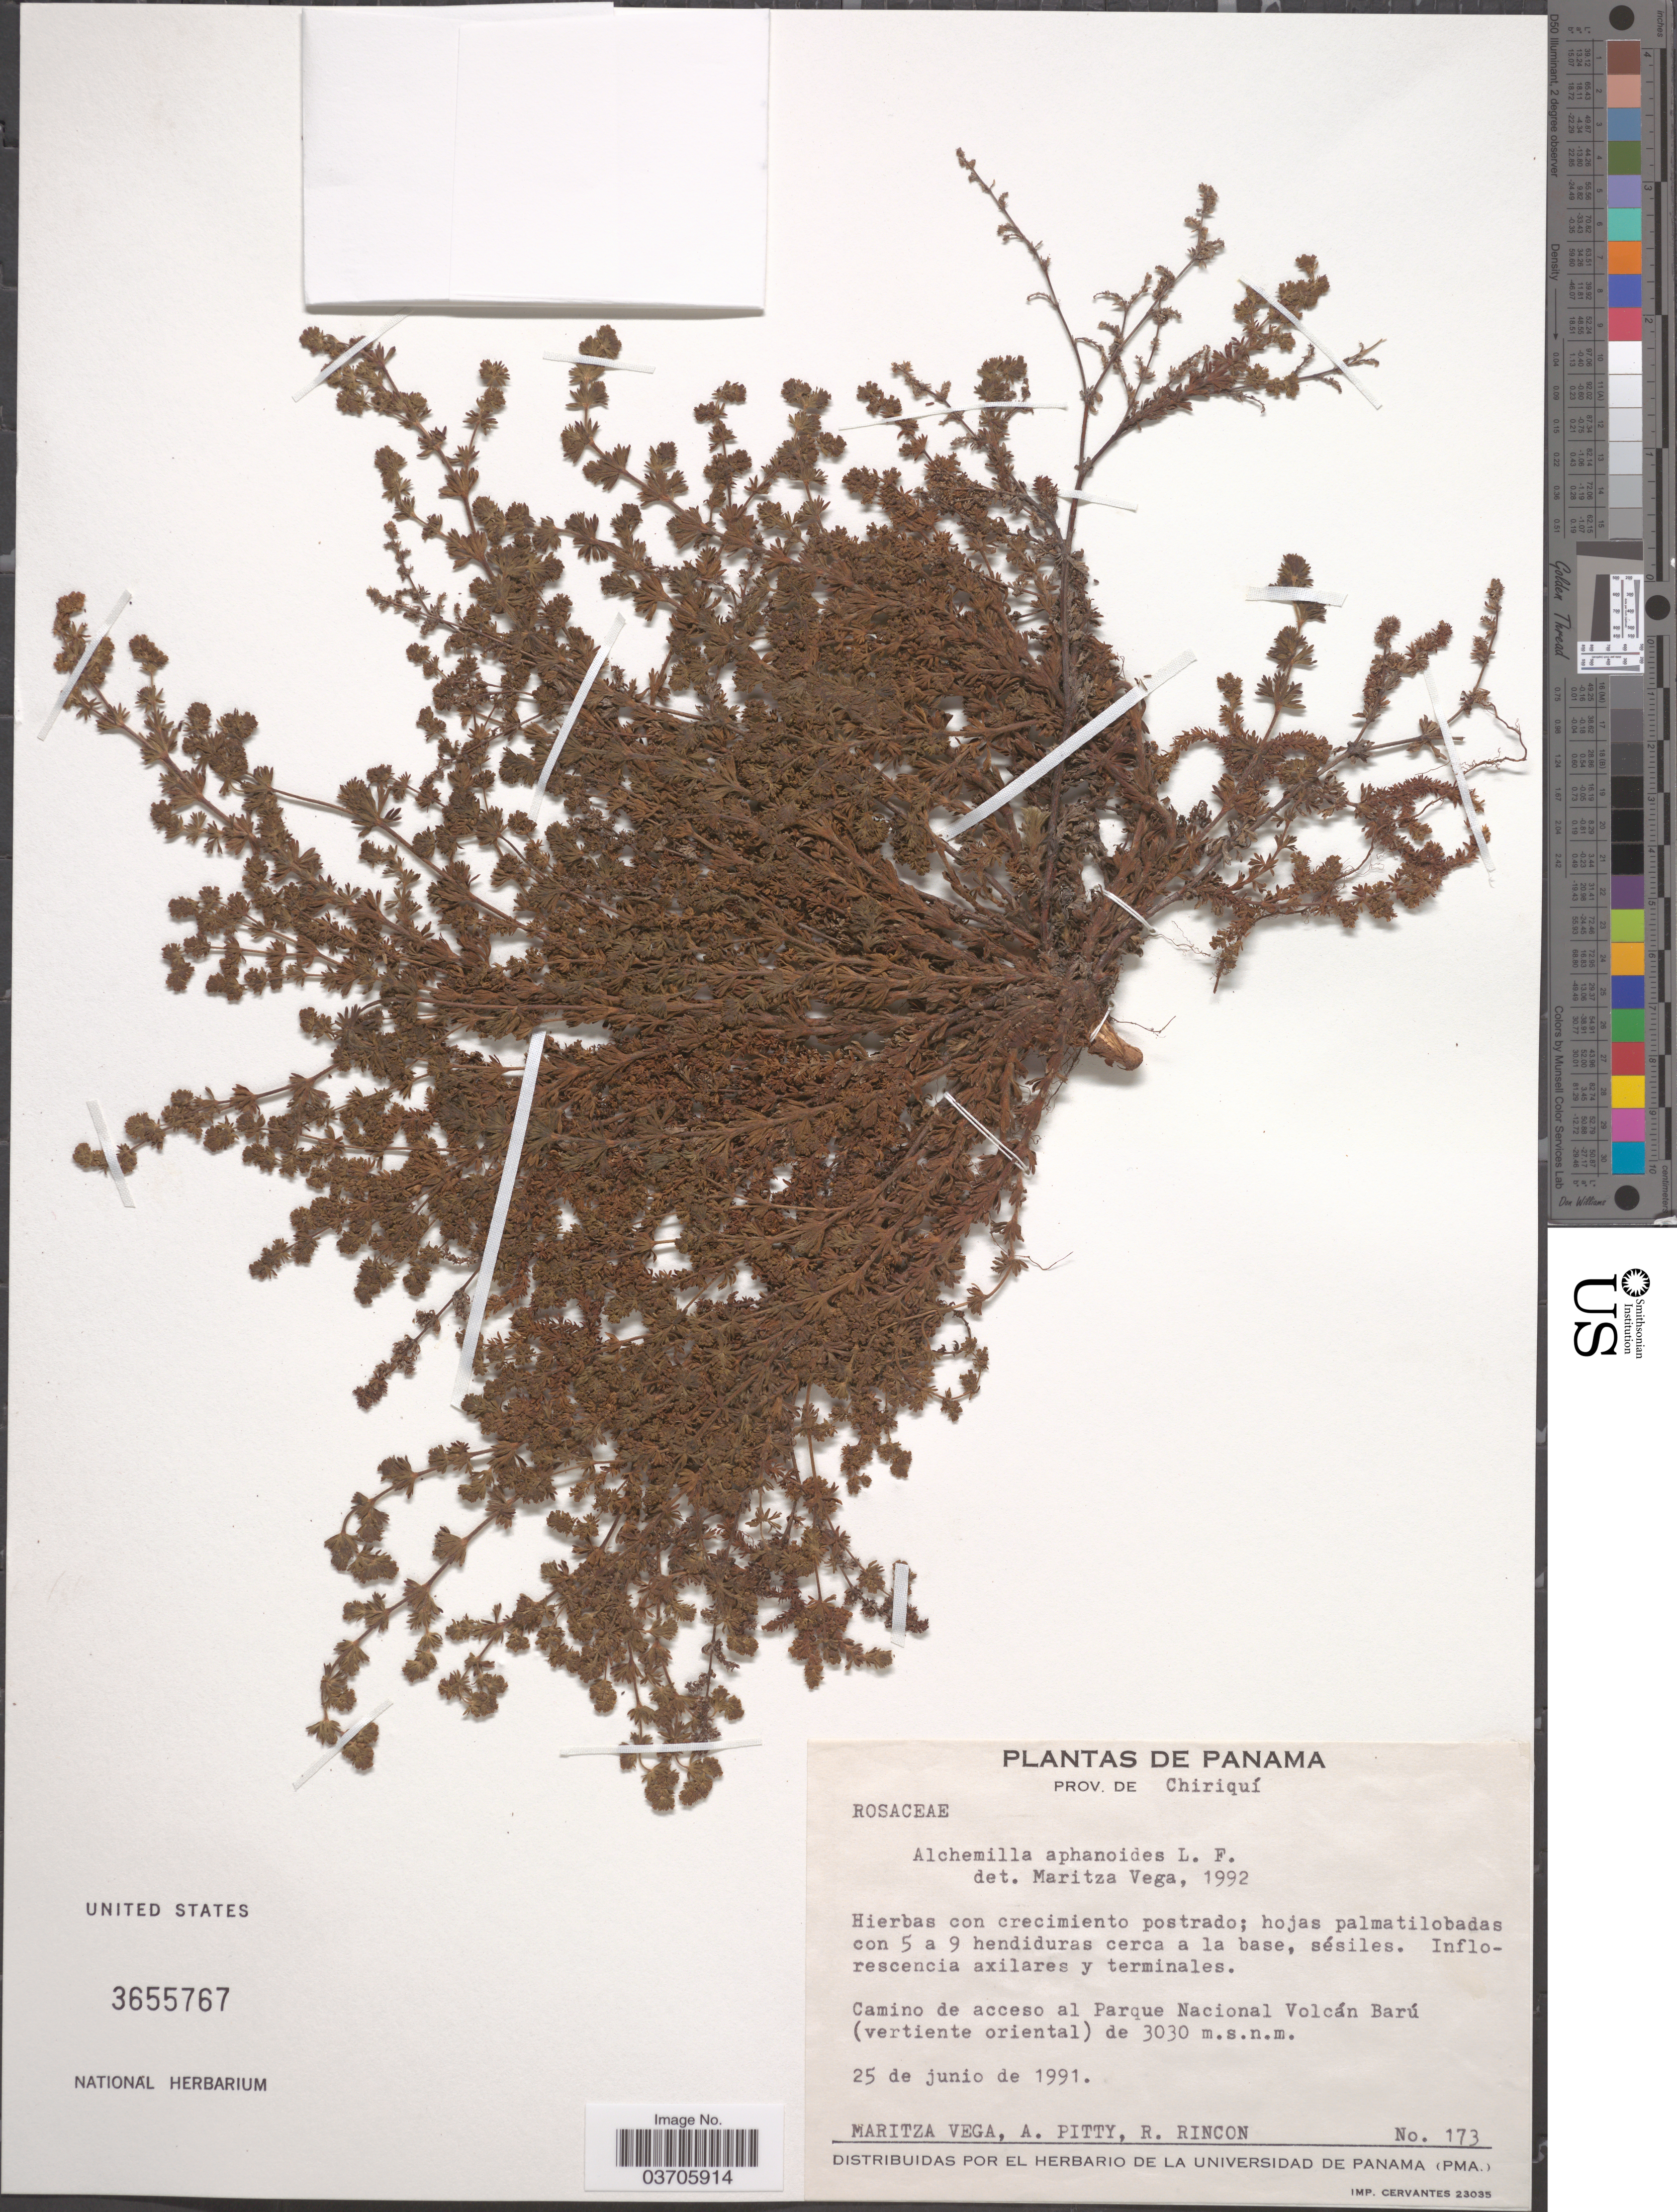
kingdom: Plantae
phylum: Tracheophyta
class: Magnoliopsida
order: Rosales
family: Rosaceae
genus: Lachemilla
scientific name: Lachemilla aphanoides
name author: (Mutis ex L. f.) Rothm.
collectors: M. Vega, A. Pitty & R. Rincon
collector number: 173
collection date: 1991-06-25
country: Panama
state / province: Chiriqui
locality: Camino de acceso al Parque Nacional Volcán Barú (vertiente oriental).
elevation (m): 3030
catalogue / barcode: US 3655767